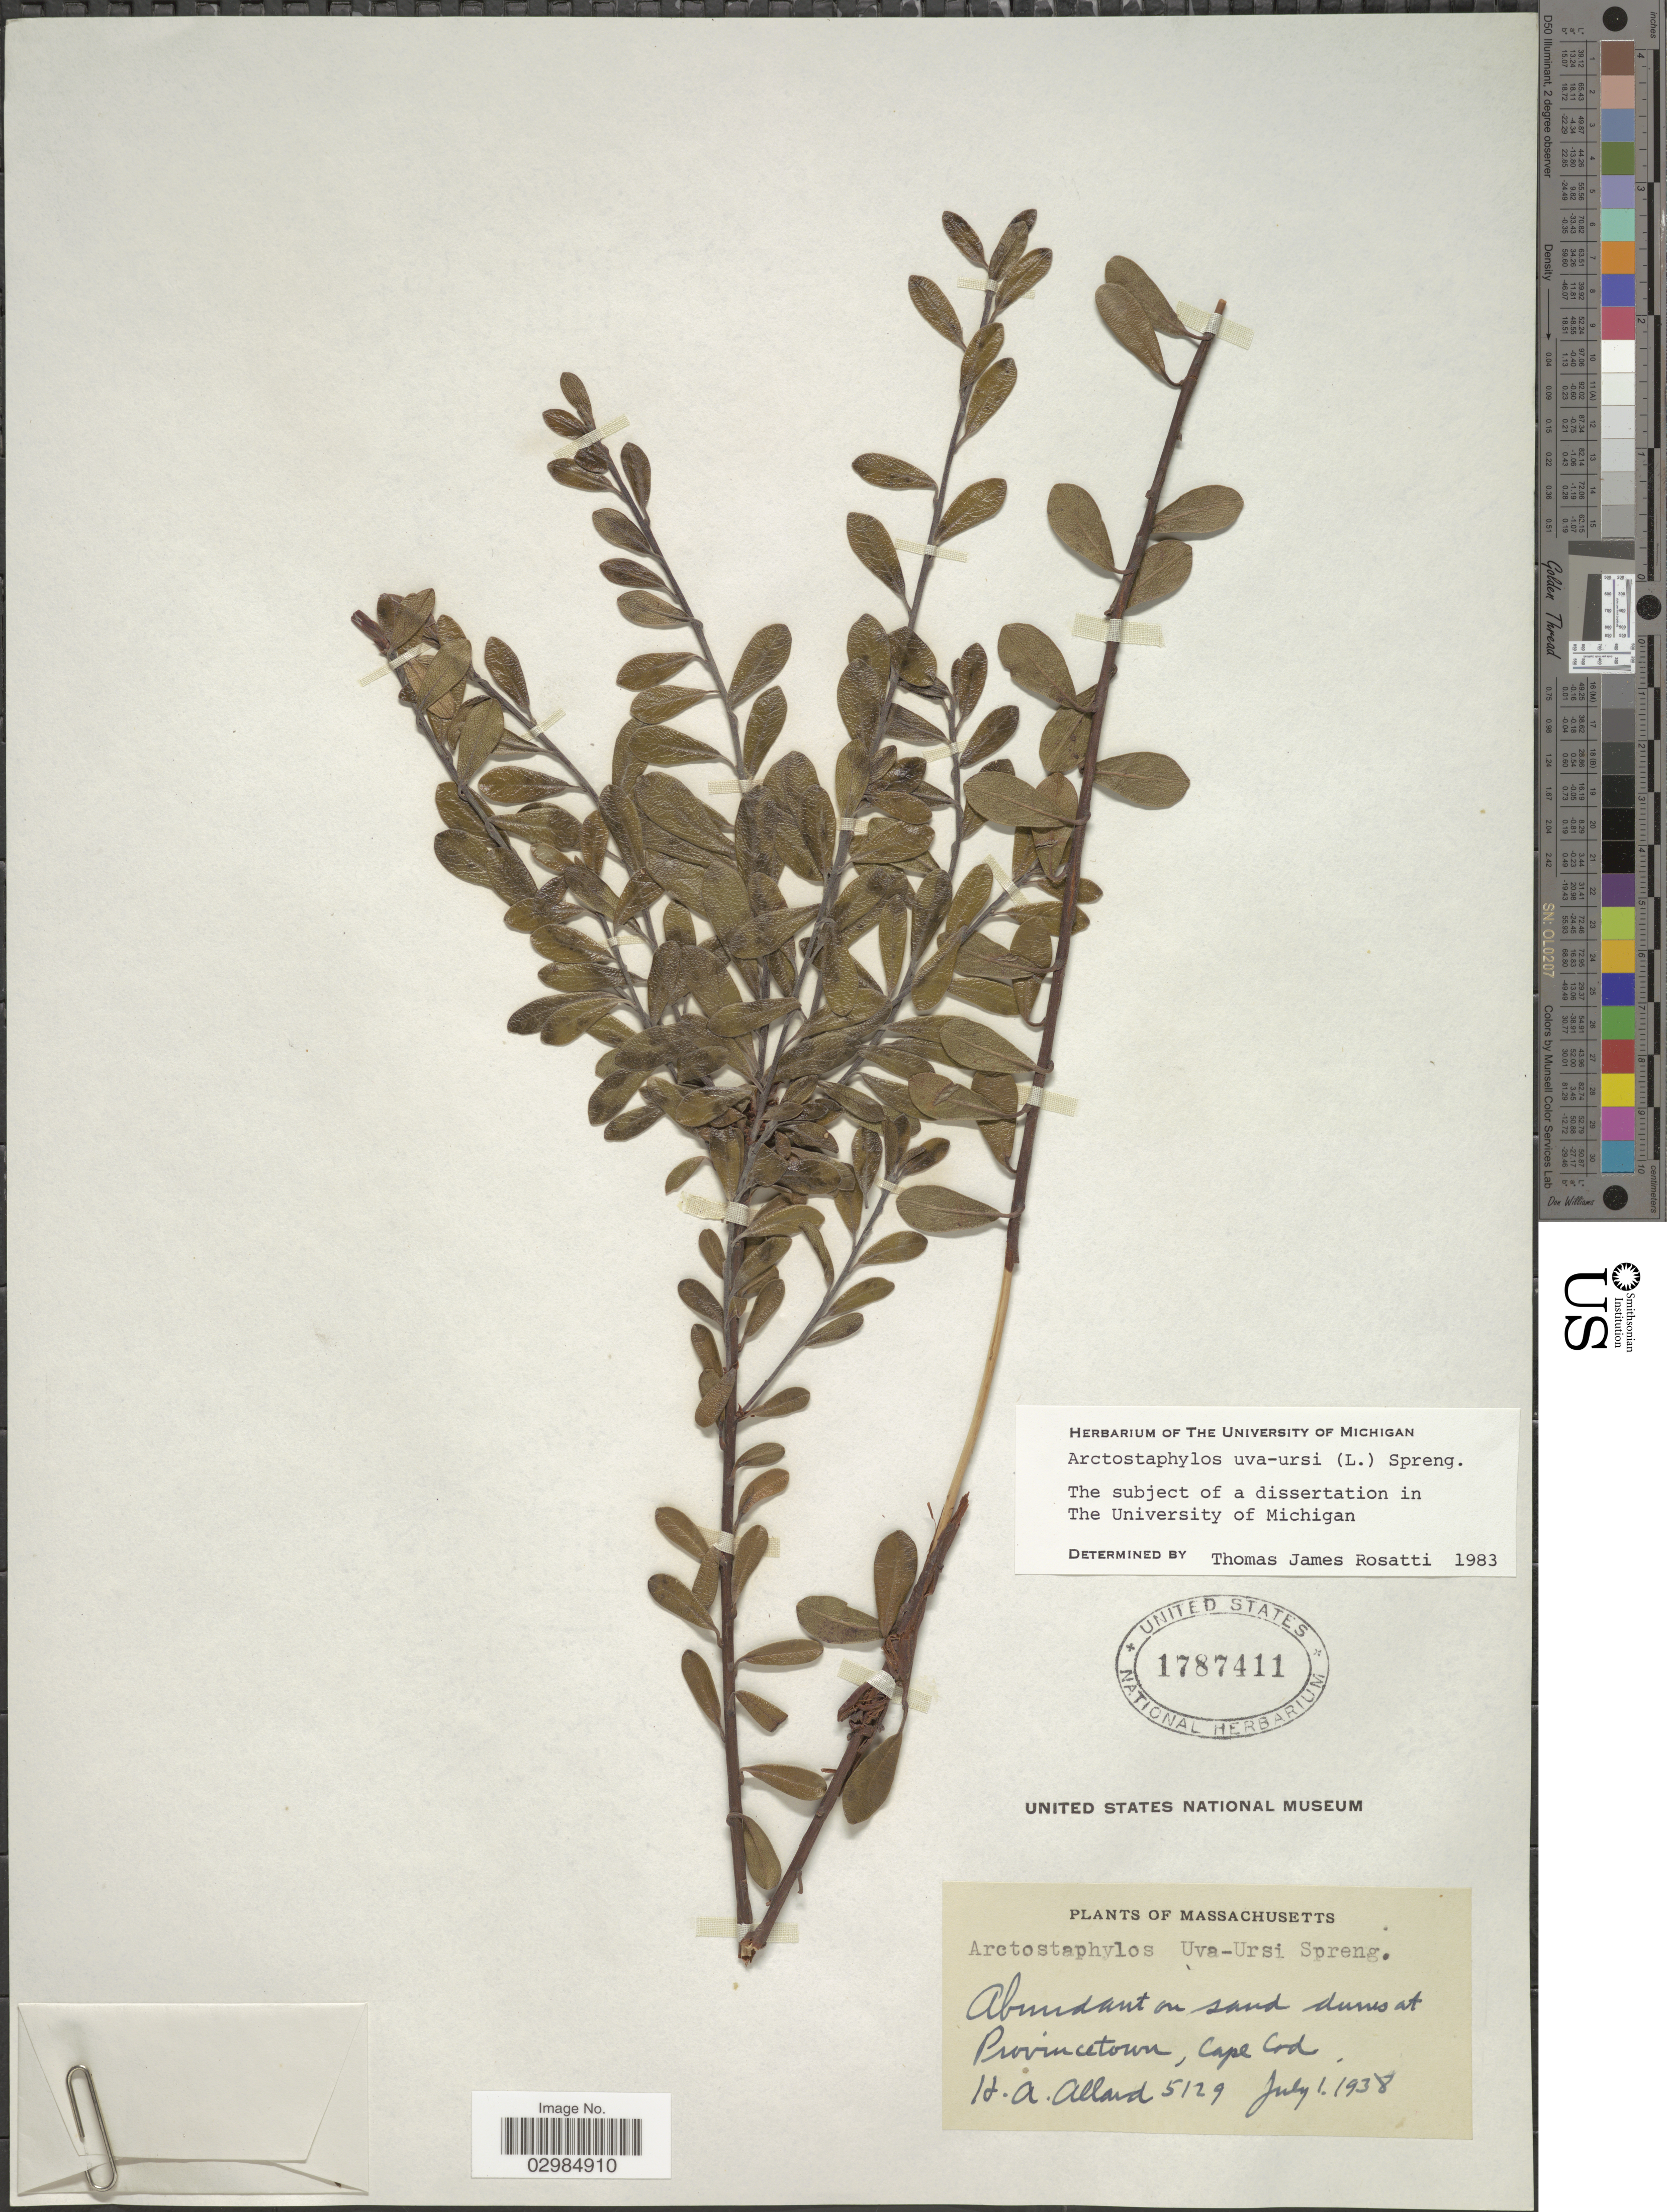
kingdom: Plantae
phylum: Tracheophyta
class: Magnoliopsida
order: Ericales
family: Ericaceae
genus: Arctostaphylos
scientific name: Arctostaphylos uva-ursi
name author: (L.) Spreng.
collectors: H. A. Allard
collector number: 5129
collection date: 1938-07-01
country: United States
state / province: Massachusetts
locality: Abundant on sand dunes at Provincetown, Cape Cod.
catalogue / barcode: US 1787411